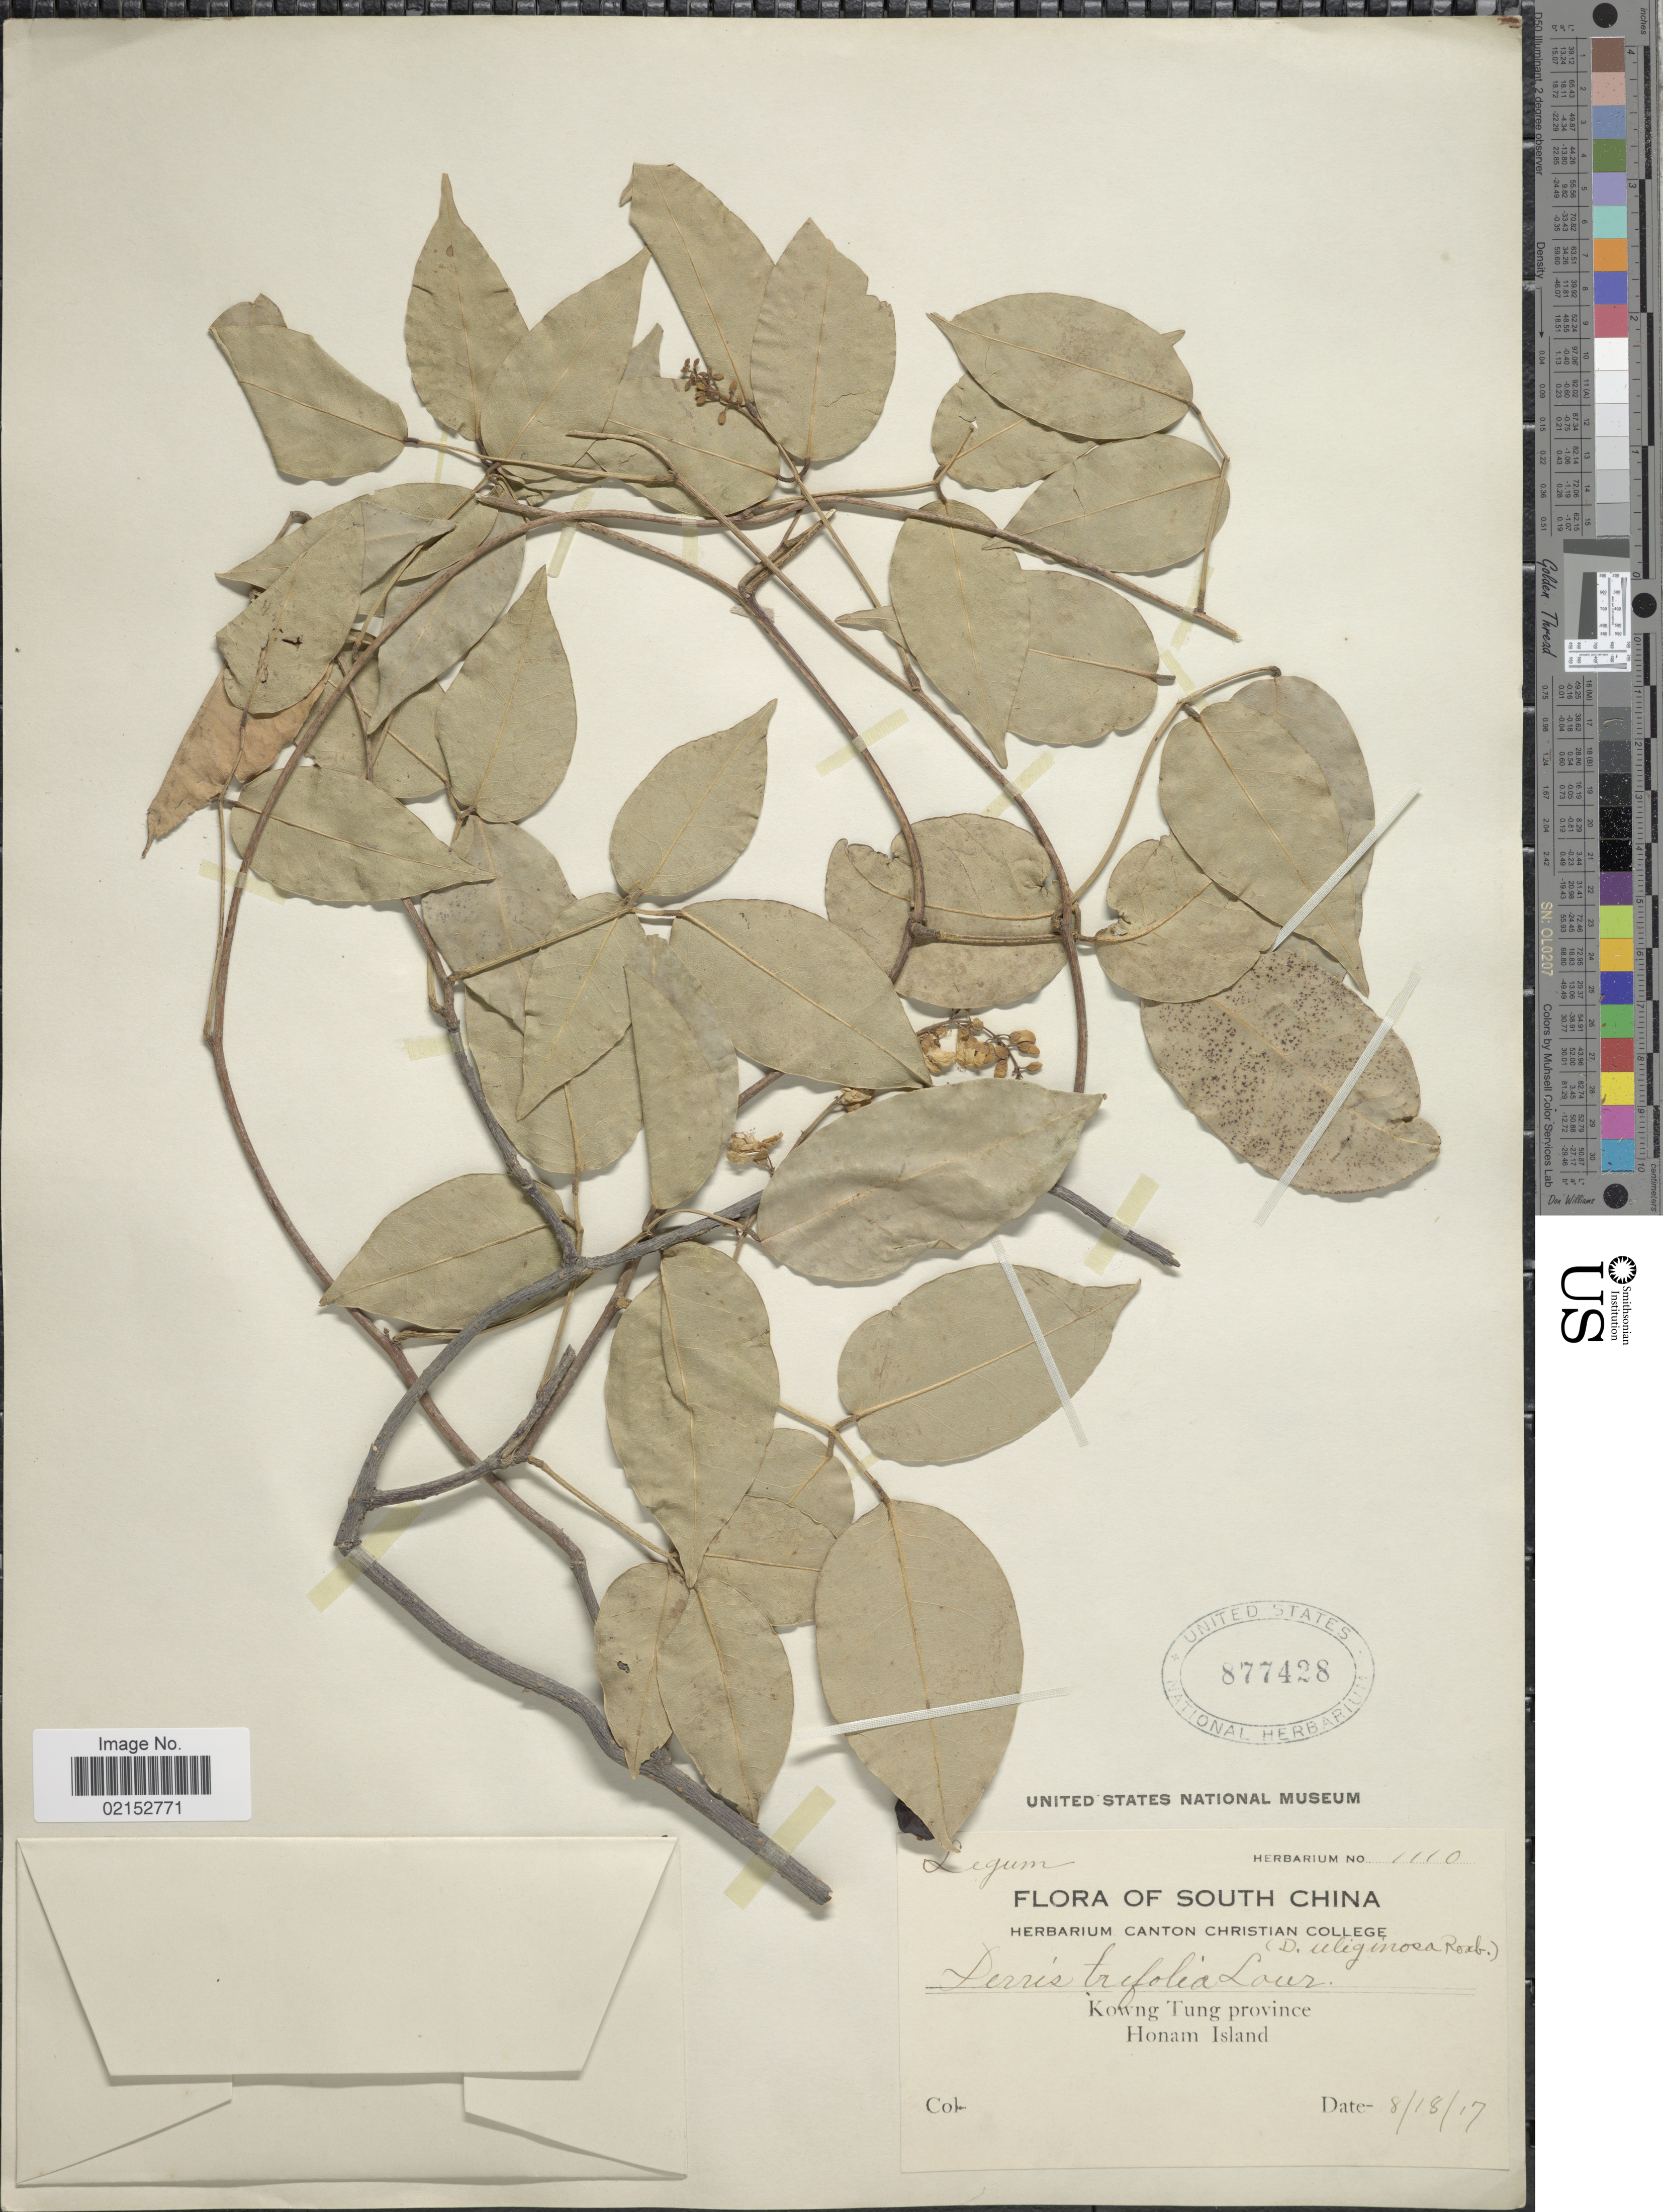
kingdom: Plantae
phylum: Tracheophyta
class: Magnoliopsida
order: Fabales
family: Fabaceae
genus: Derris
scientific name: Derris trifoliata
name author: Lour.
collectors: ex herb. Canton Christian College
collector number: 1110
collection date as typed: Transcribed d/m/y: 18/8/17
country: China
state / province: Guangdong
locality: South China, Kwong Tung Province, Honam Island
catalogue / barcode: US 877428